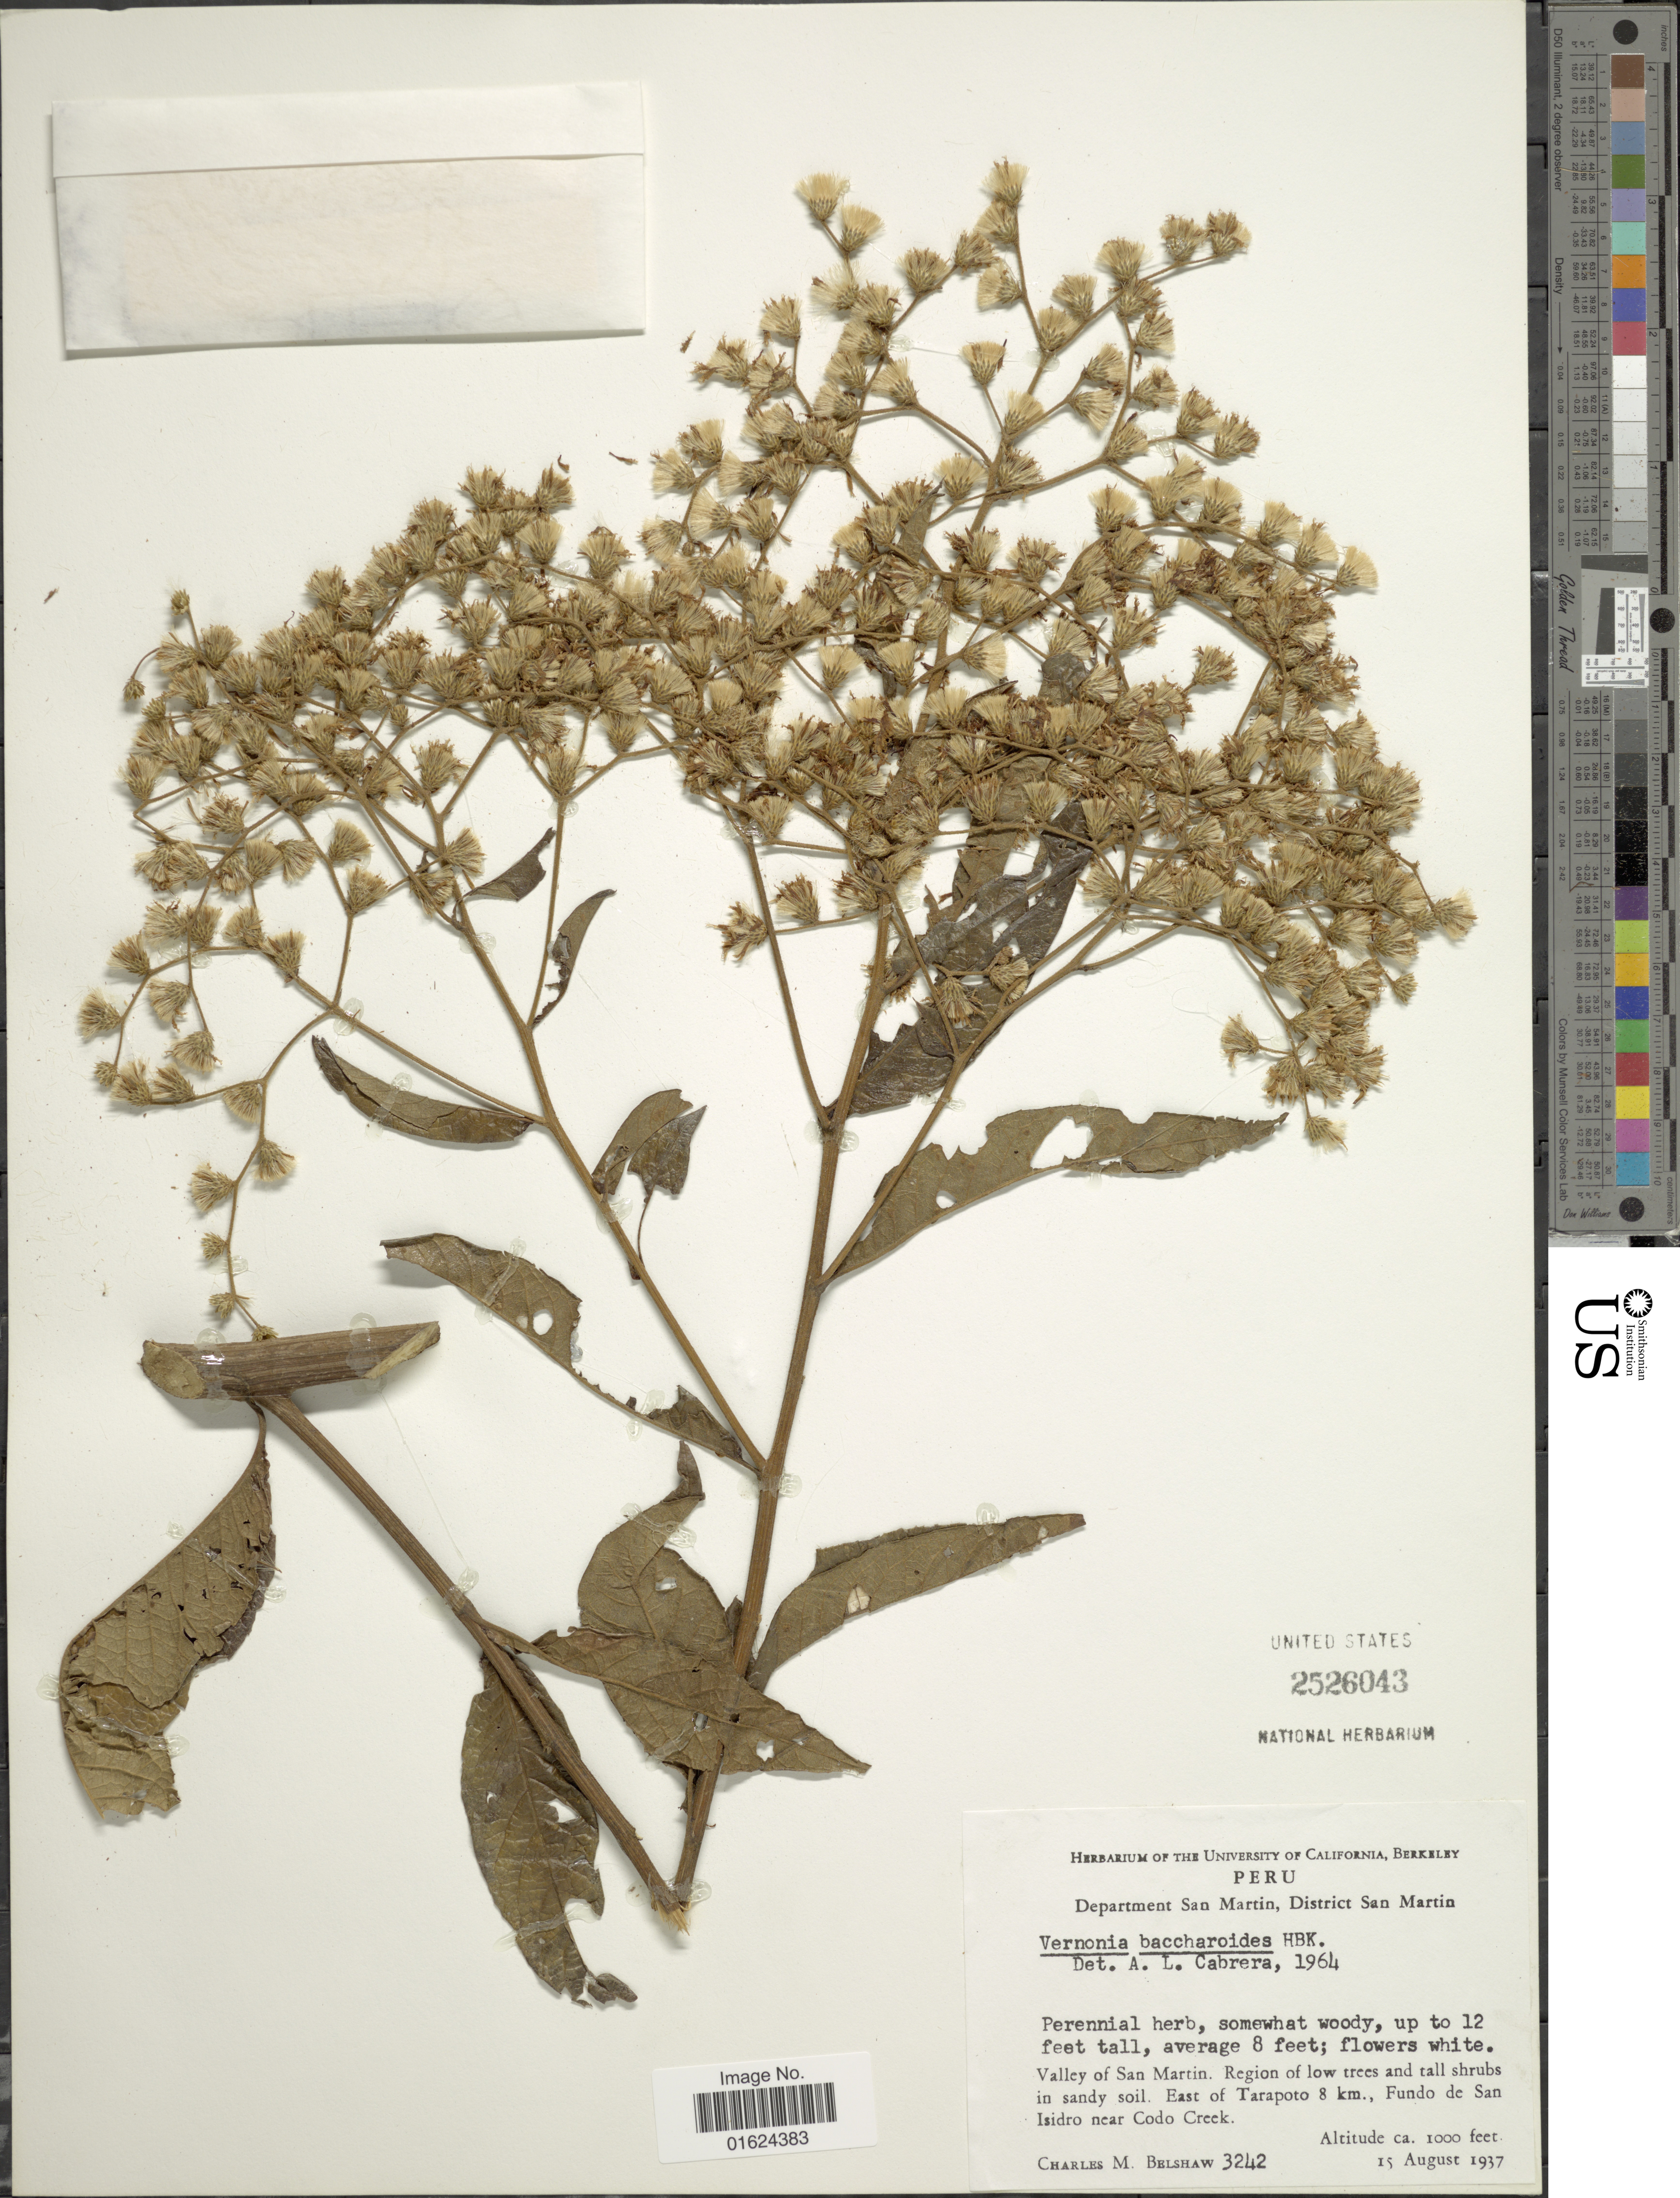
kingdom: Plantae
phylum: Tracheophyta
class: Magnoliopsida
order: Asterales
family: Asteraceae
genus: Vernonanthura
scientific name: Vernonanthura patens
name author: (Kunth) H. Rob.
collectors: C. Shaw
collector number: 3242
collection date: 1937-08-15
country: Peru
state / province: San Martín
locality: Peru. Department San Martin, District San Martin. Valley of San Martin, East of Tarapoto 8 km., Fundo de San Isidoro near Codo Creek.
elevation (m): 305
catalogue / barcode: US 2526043